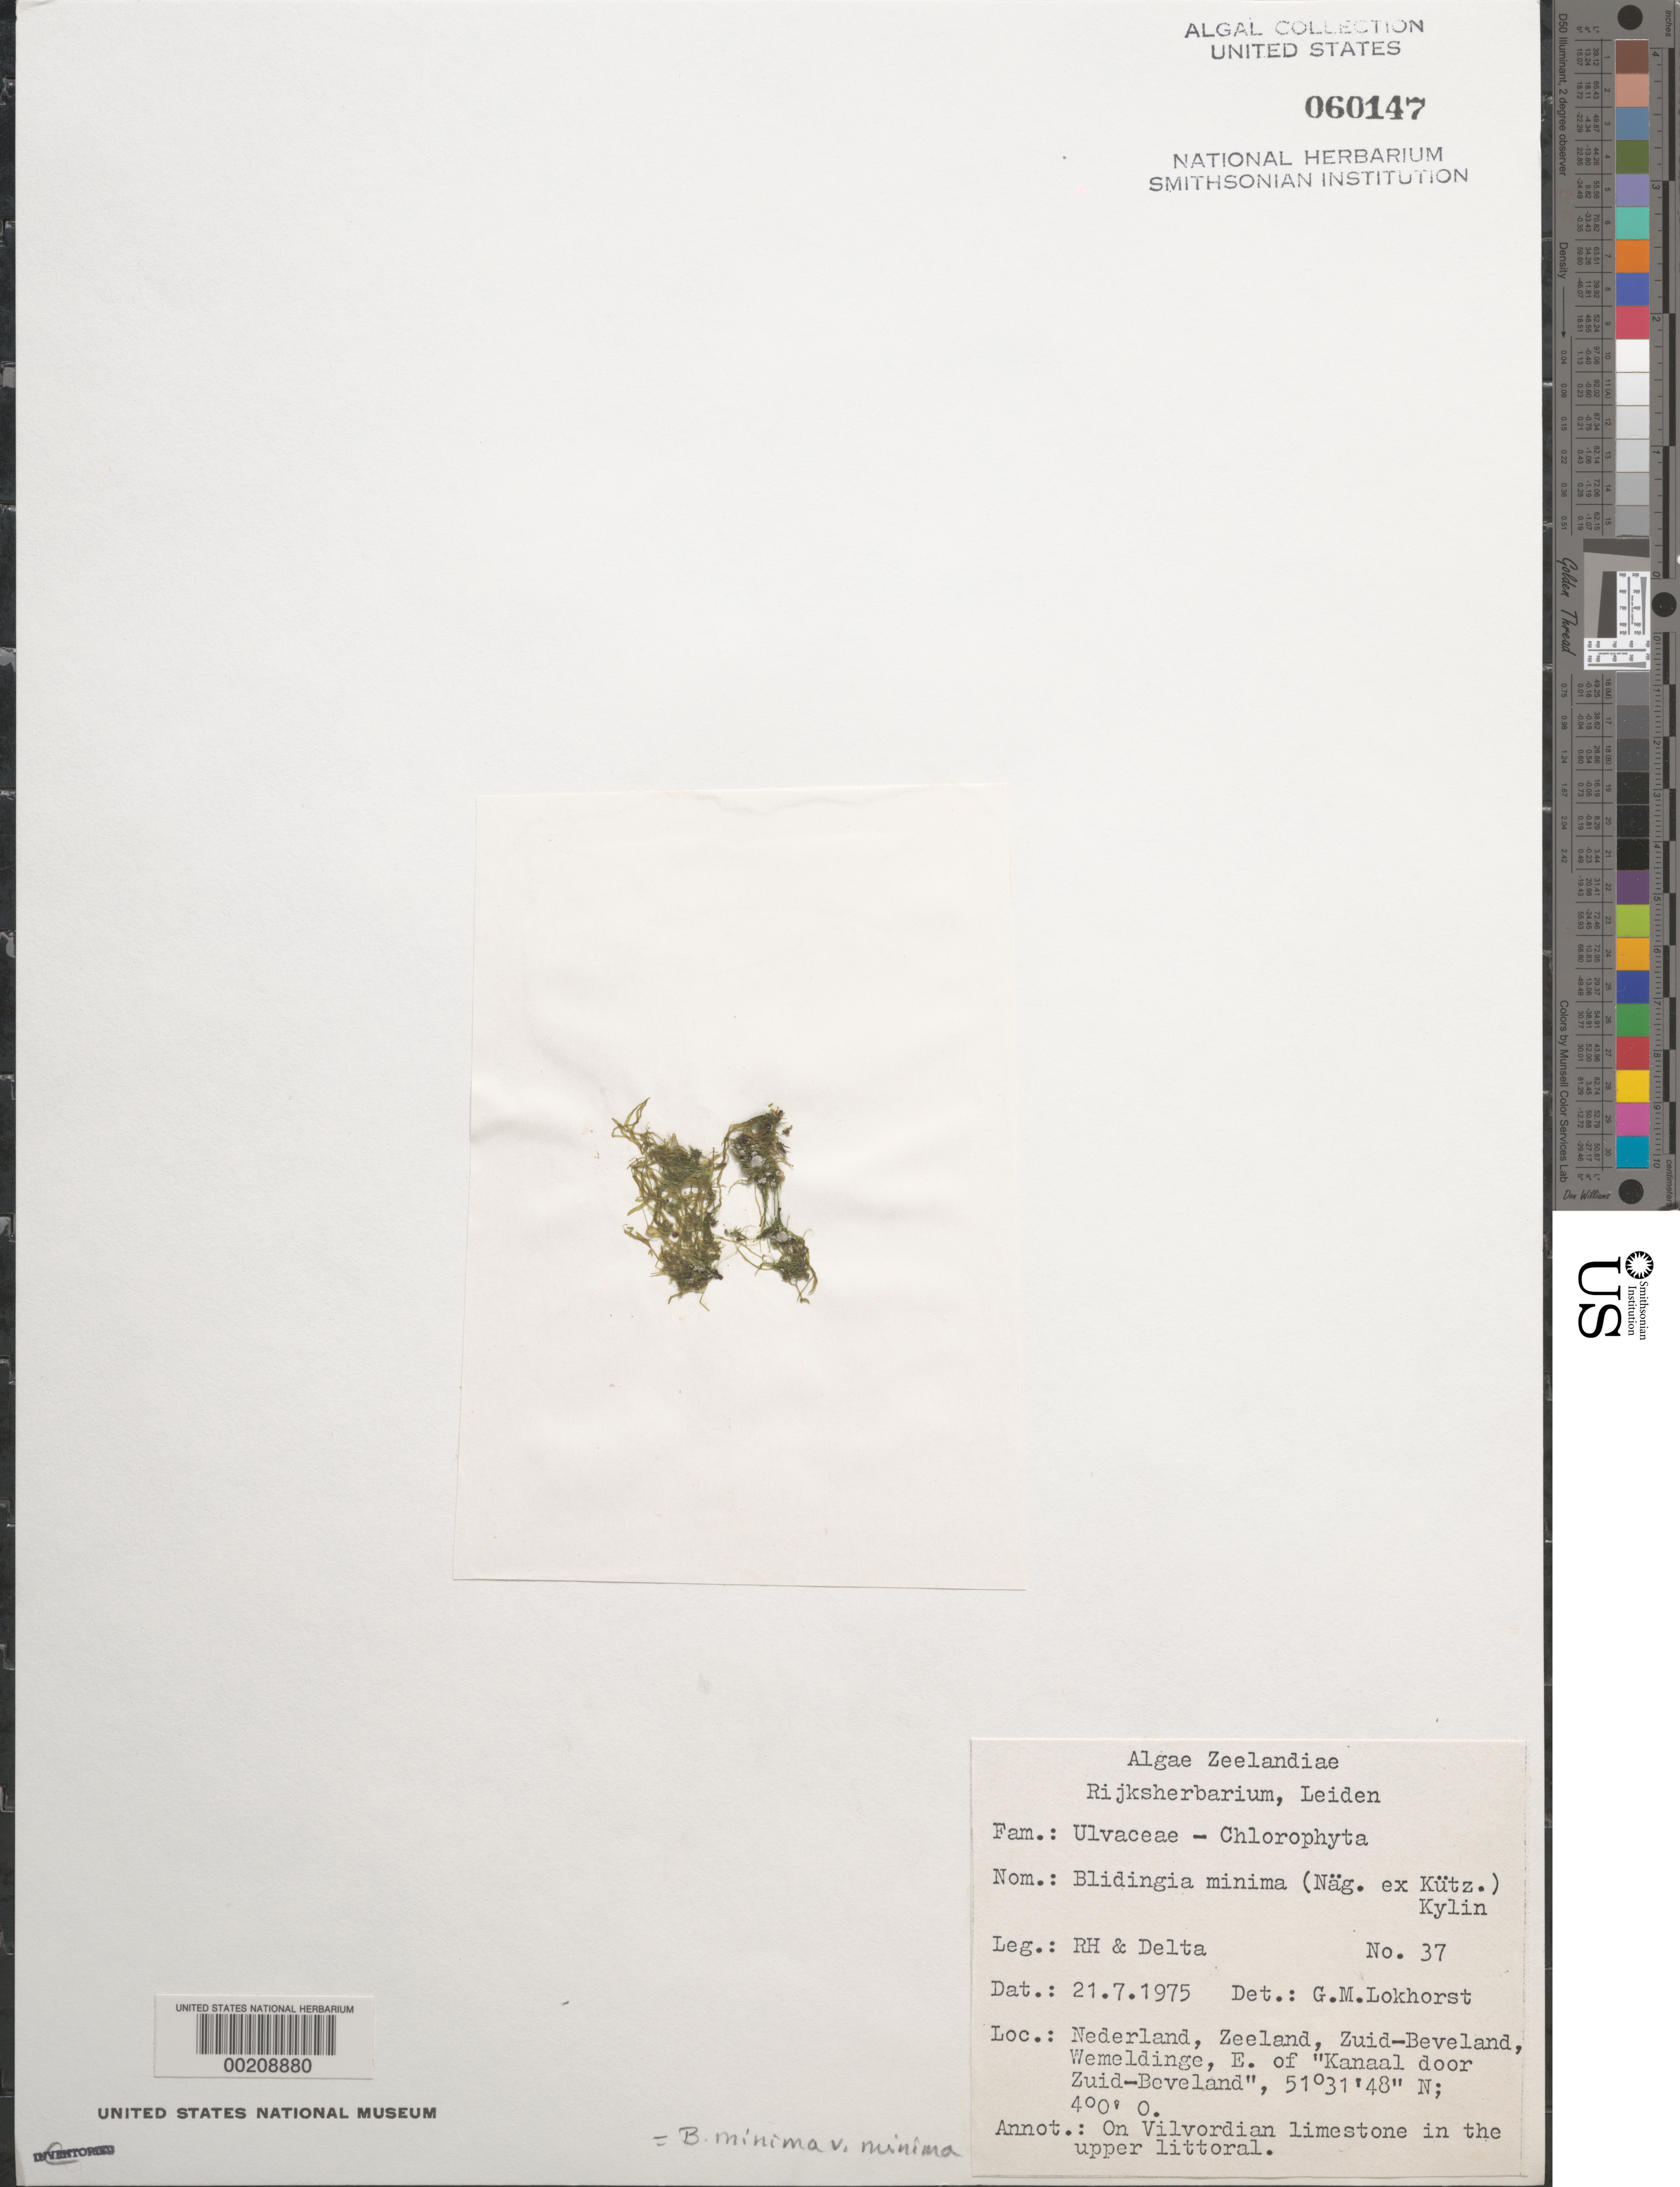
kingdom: Plantae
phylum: Chlorophyta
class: Ulvophyceae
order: Ulvales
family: Kornmanniaceae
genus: Blidingia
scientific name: Blidingia minima var. minima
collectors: R.H. & Delta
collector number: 37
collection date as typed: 21 Jul 1975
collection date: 1975-07-21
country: Netherlands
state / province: Zeeland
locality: Zuid-beveland, wemeldinge, east of kanaal door zuid-beveland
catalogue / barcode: US 60147